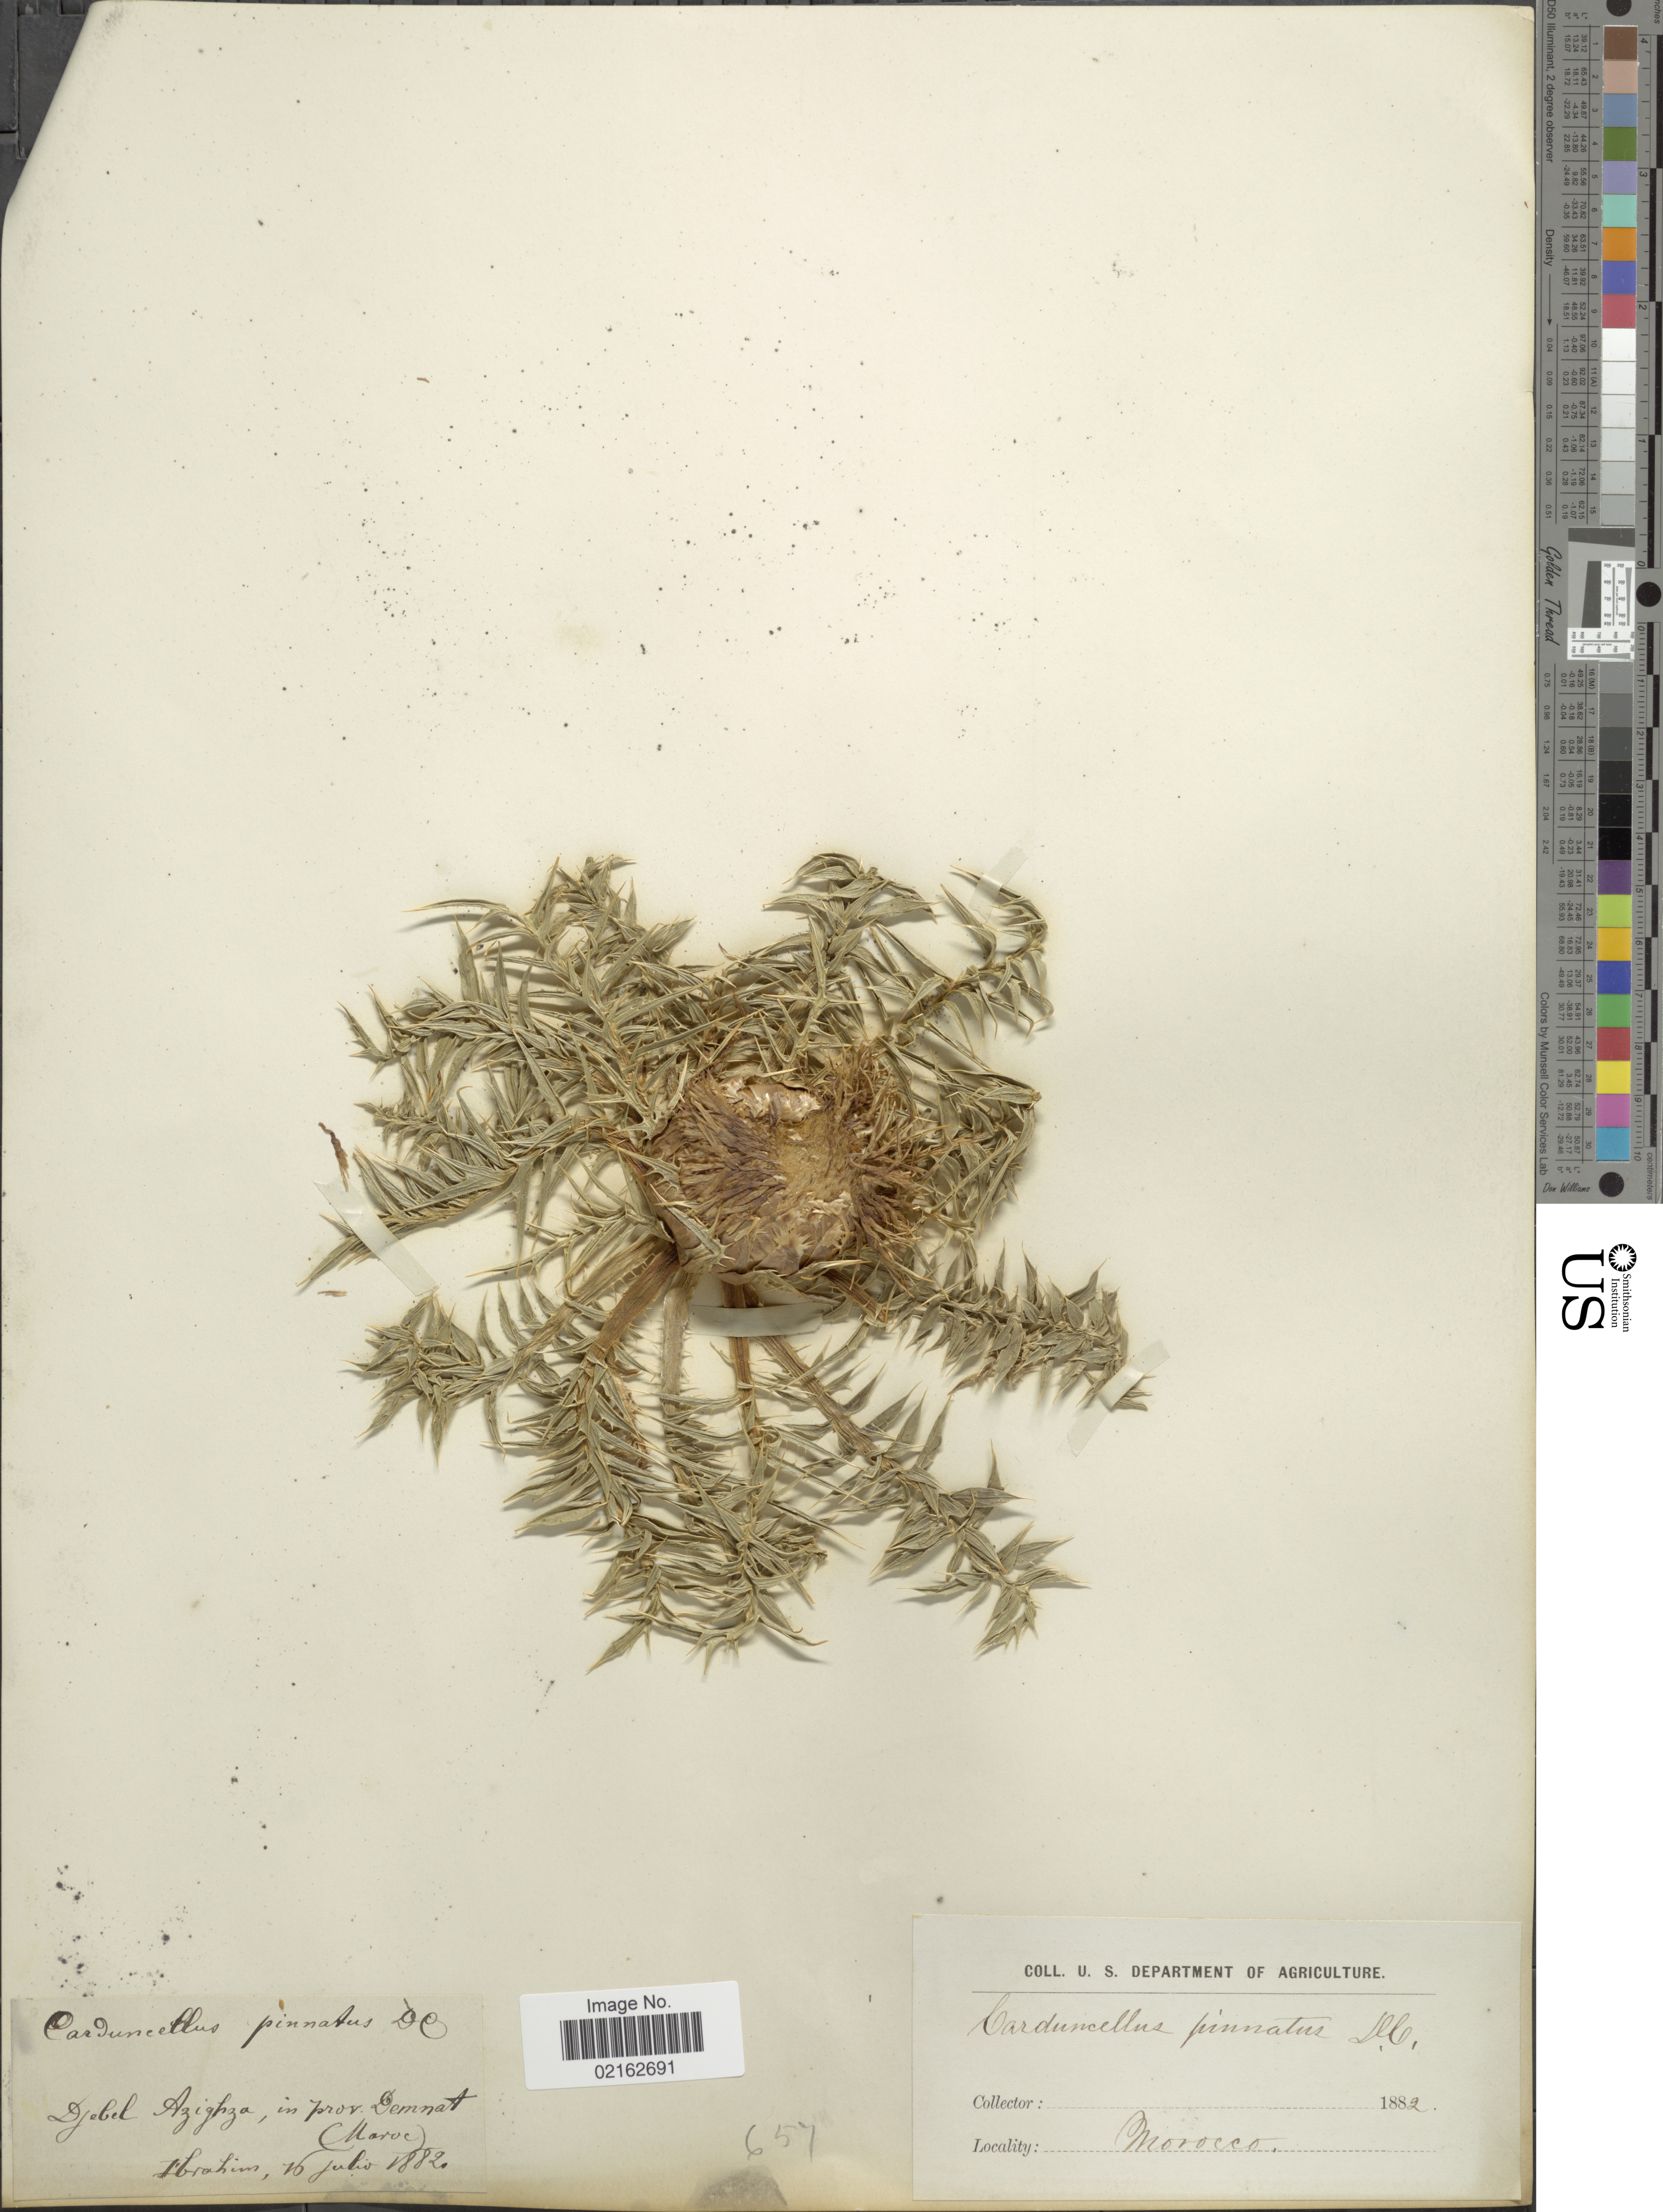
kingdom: Plantae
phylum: Tracheophyta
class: Magnoliopsida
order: Asterales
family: Asteraceae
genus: Carduncellus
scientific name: Carduncellus pinnatus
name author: DC.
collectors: -. Ibrahim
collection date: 1882-07-16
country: Morocco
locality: Djebel Azighza, in Prov. Demnat (Maroc)